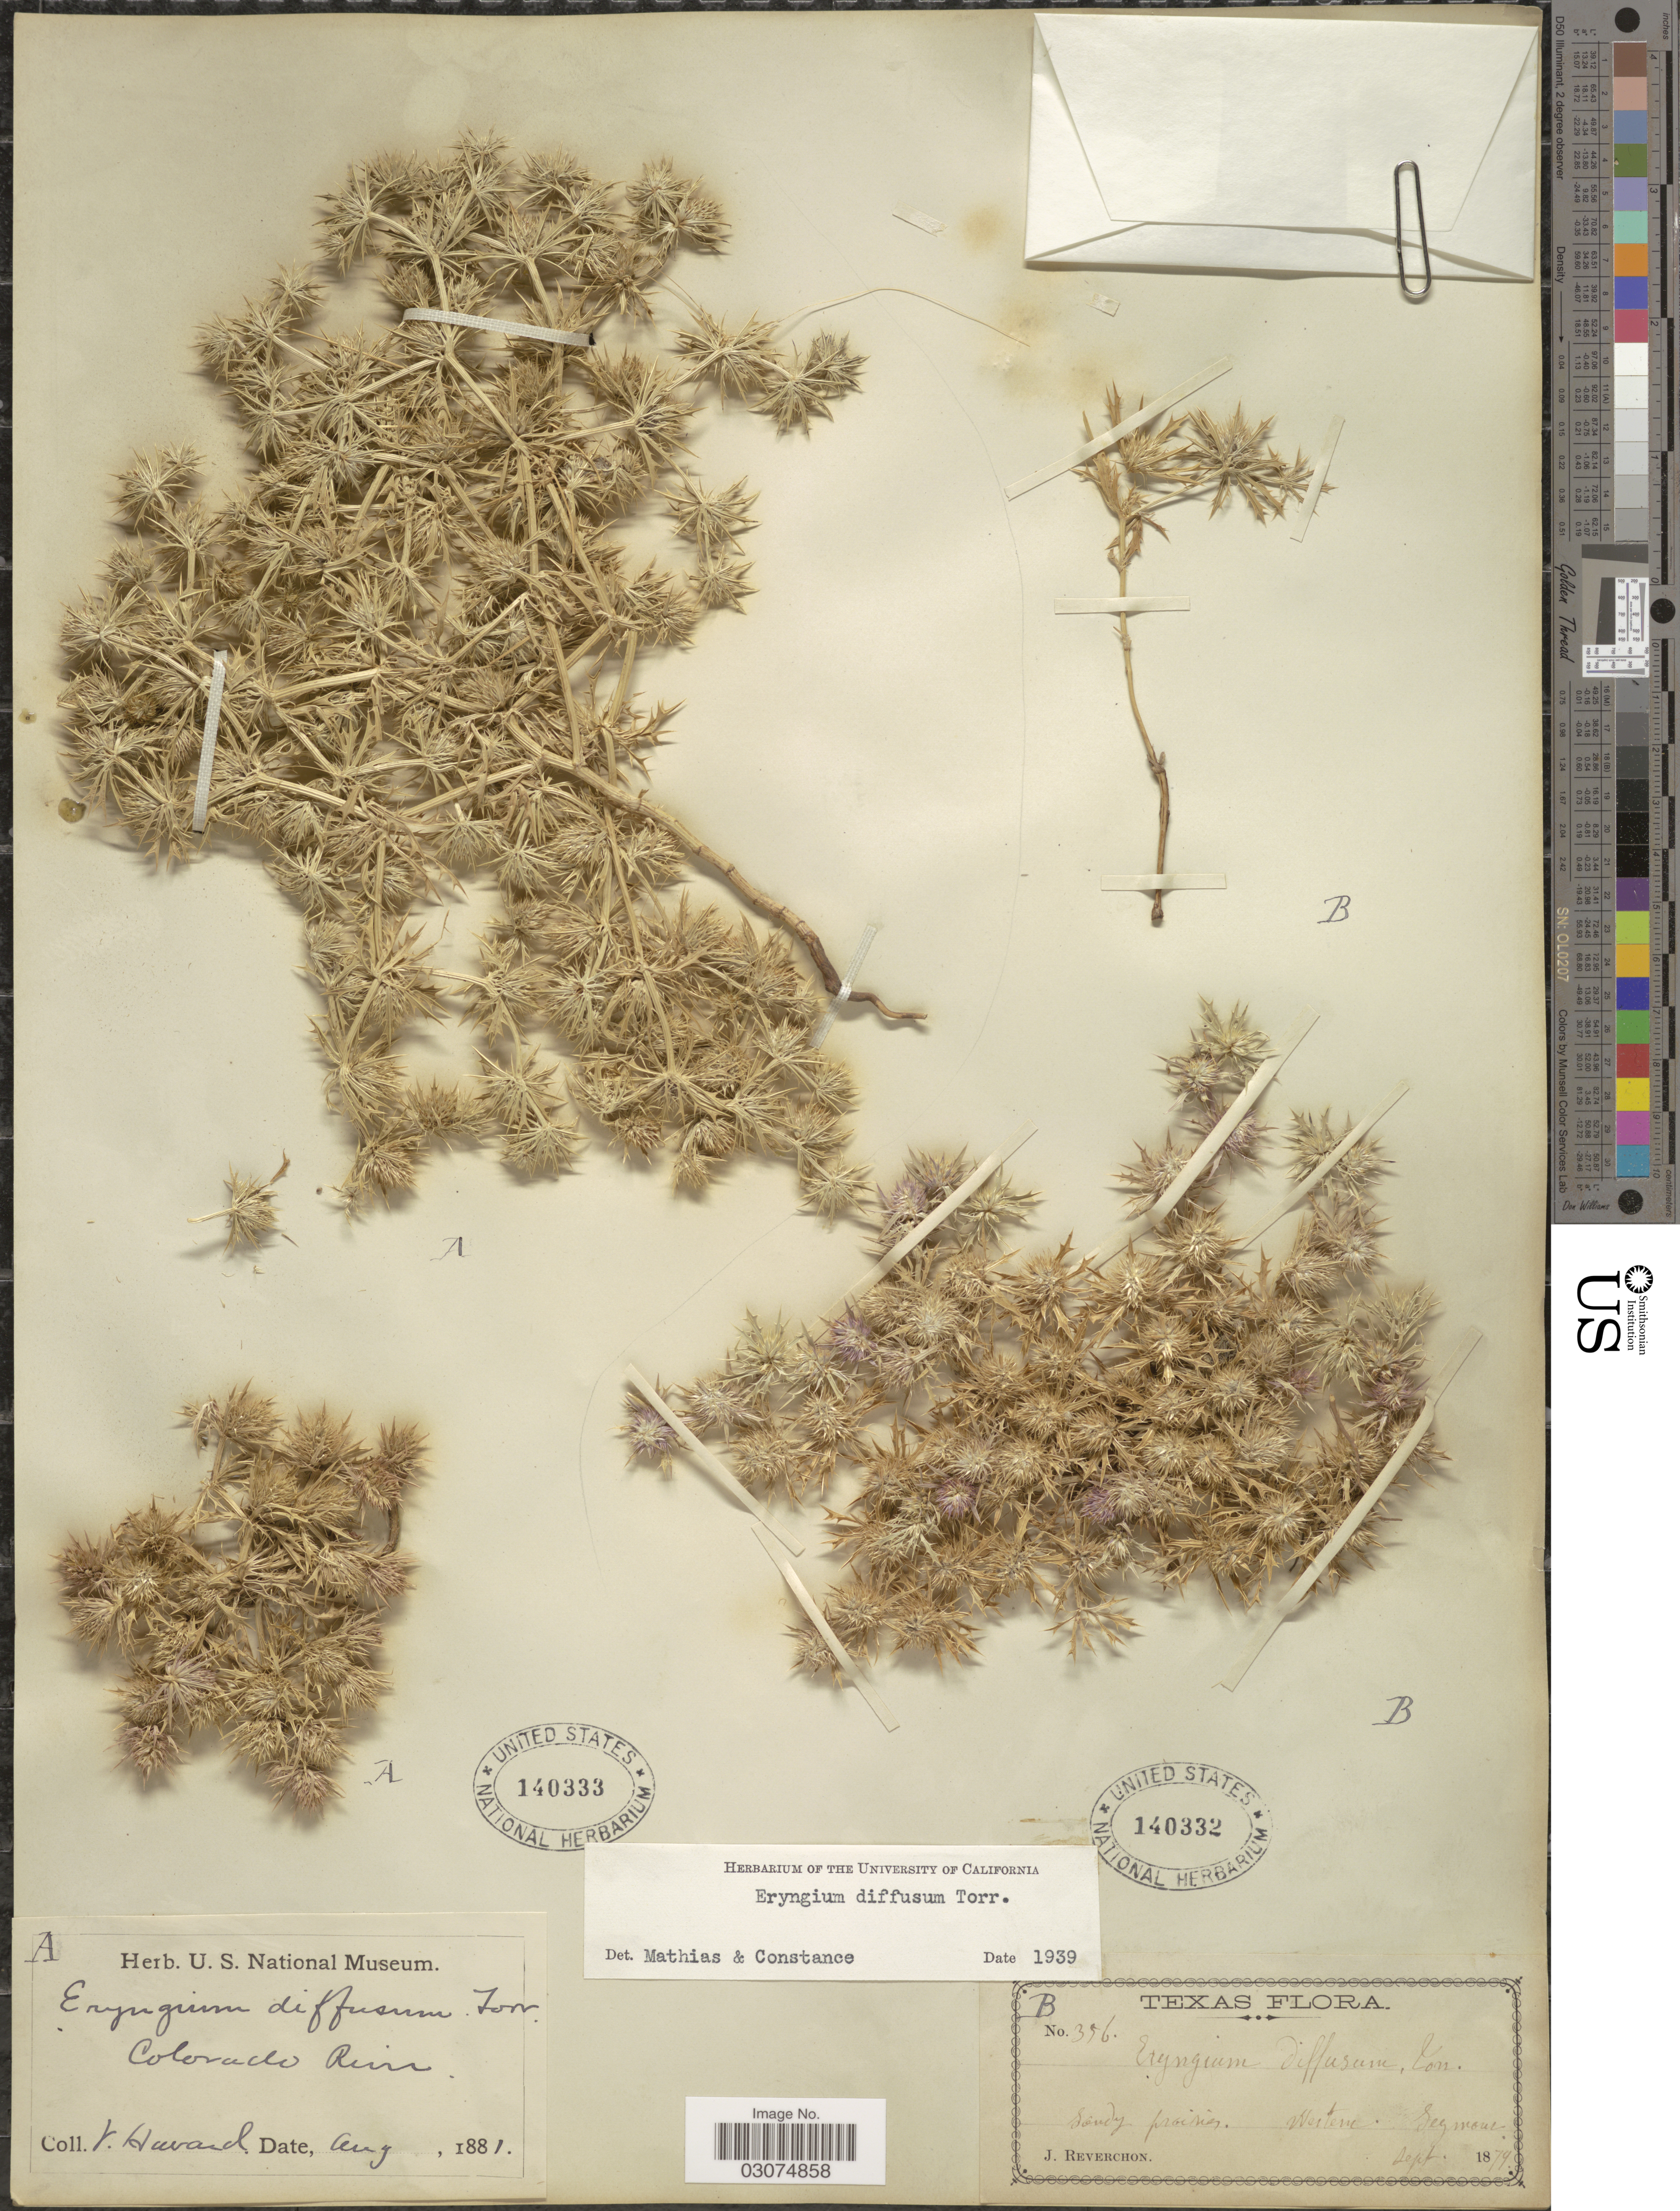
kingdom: Plantae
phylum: Tracheophyta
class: Magnoliopsida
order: Apiales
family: Apiaceae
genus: Eryngium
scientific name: Eryngium diffusum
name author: Torr.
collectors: J. Reverchon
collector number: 356/B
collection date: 1879-09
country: United States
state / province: Texas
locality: Western. Seymour.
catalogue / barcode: US 140332